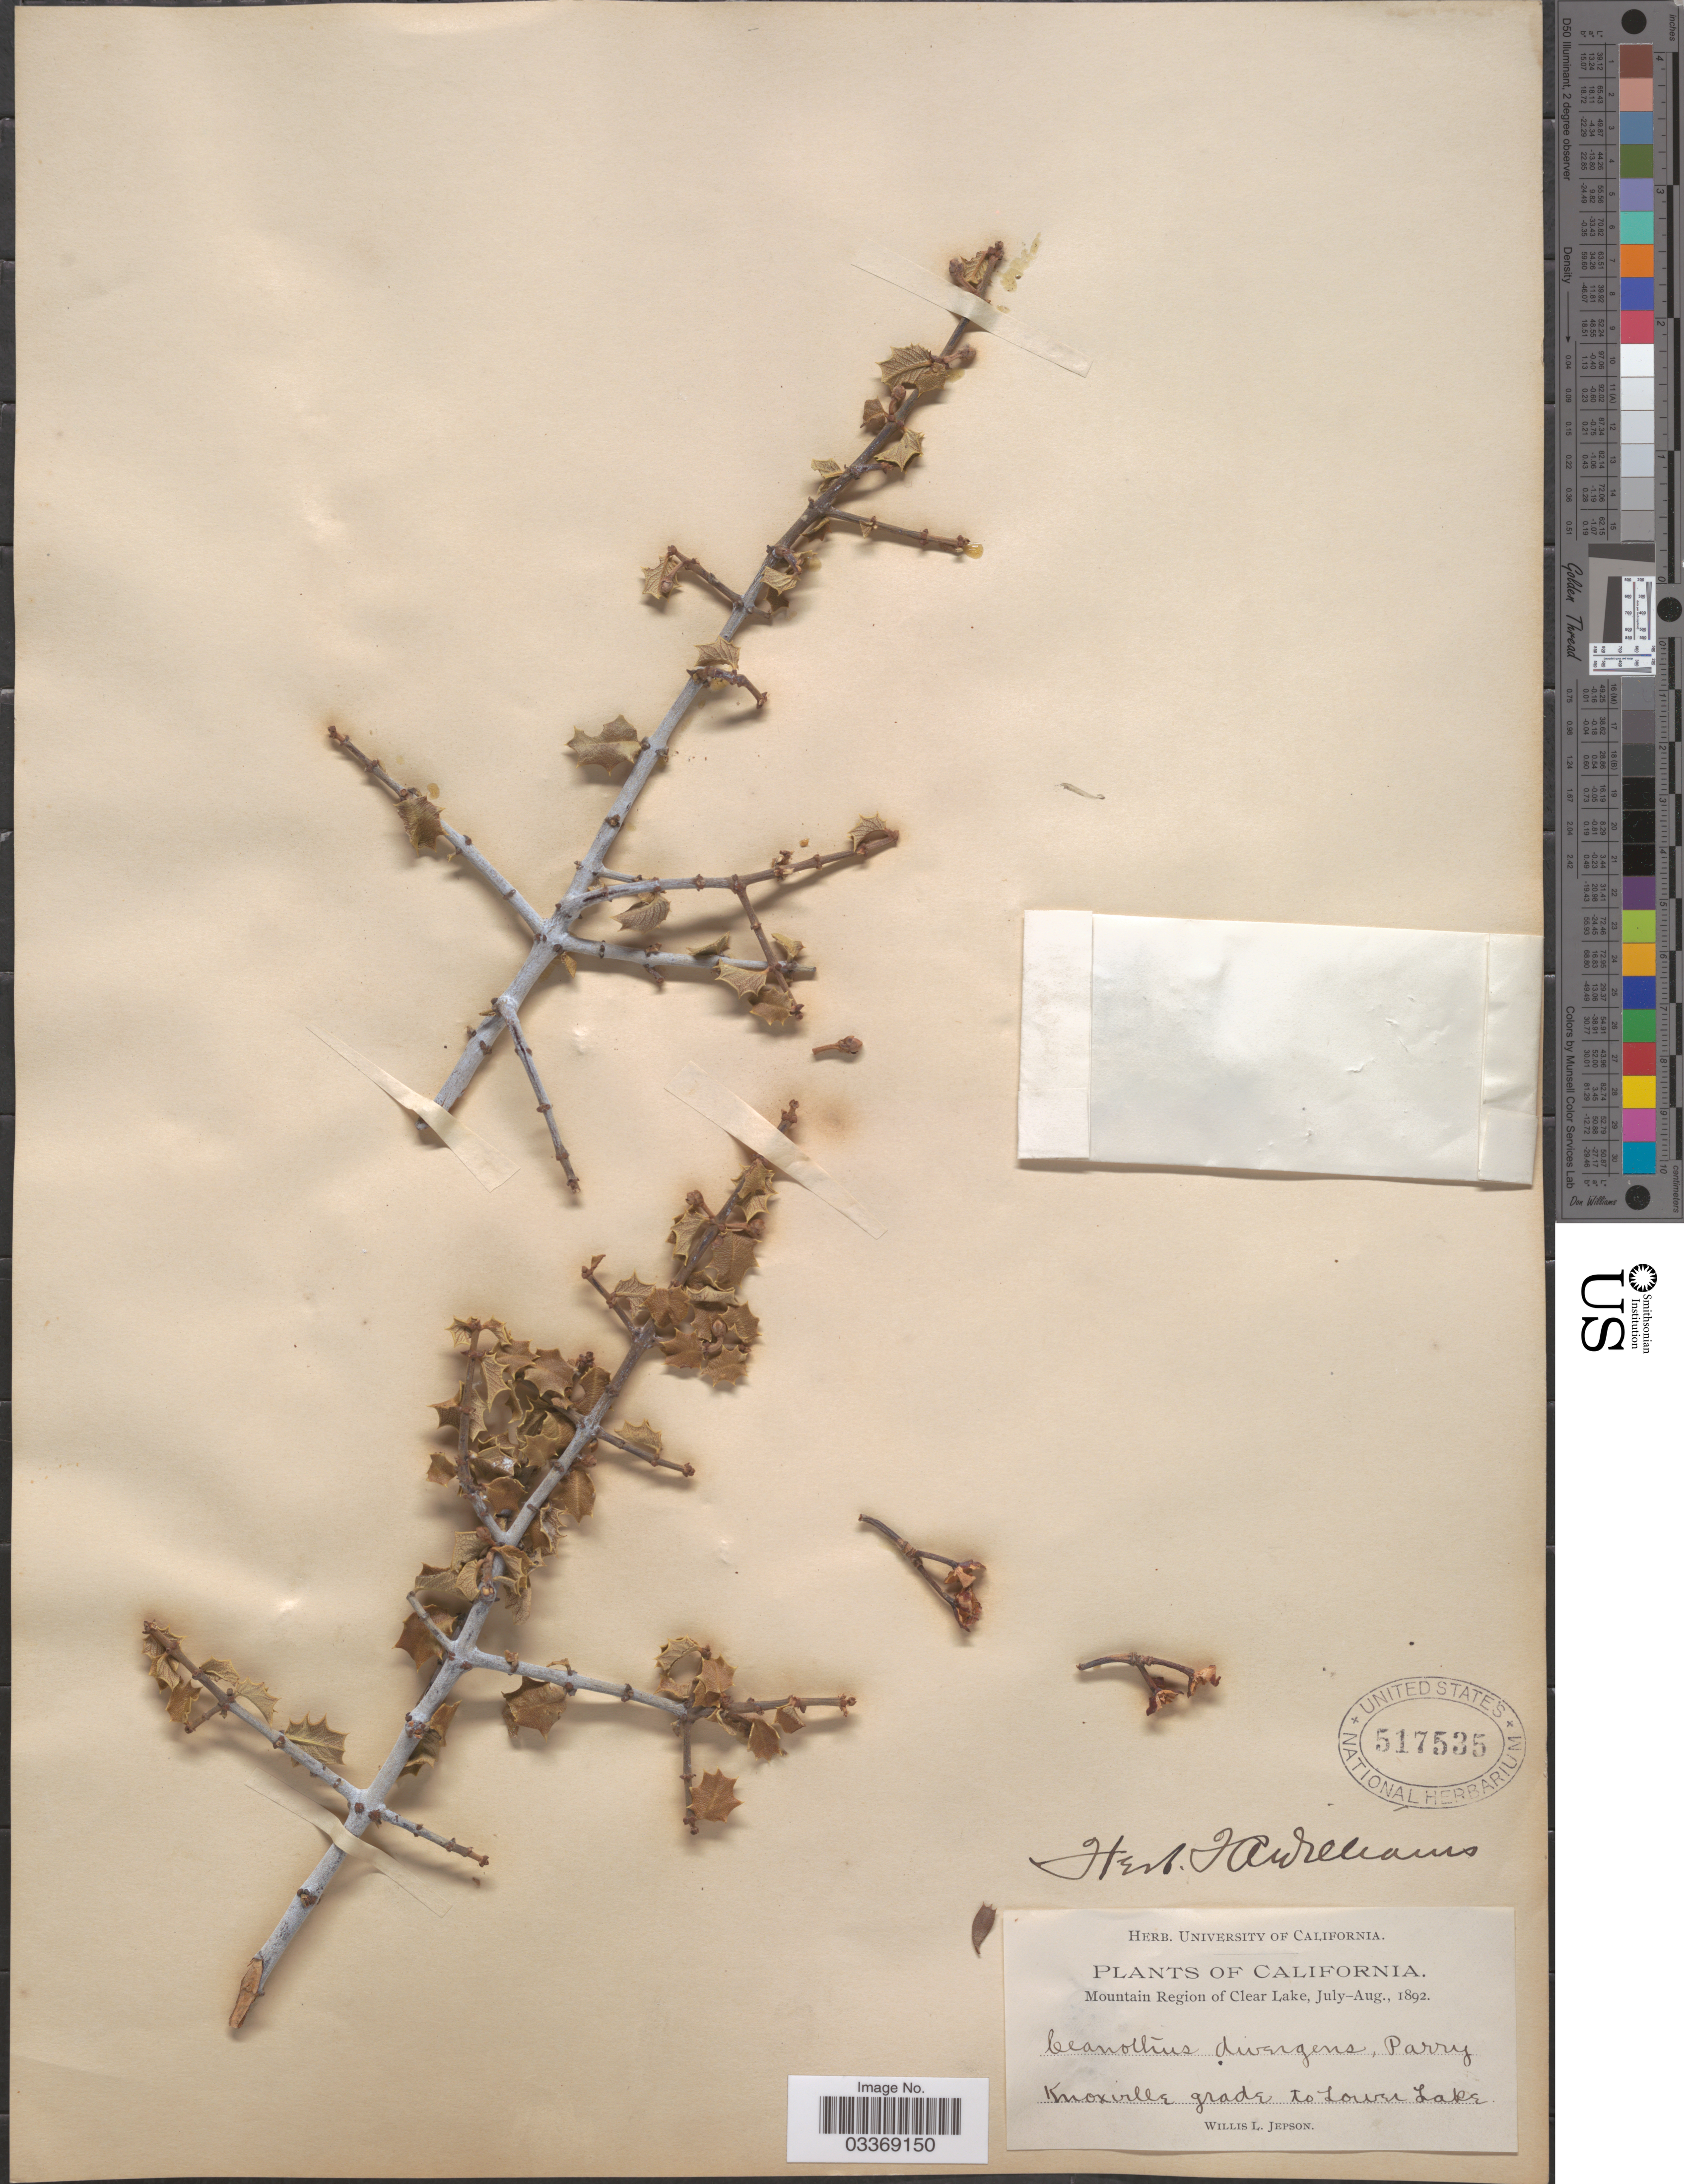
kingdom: Plantae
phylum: Tracheophyta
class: Magnoliopsida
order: Rosales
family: Rhamnaceae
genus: Ceanothus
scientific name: Ceanothus divergens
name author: Parry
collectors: W. L. Jepson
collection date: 1892-07/1892-08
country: United States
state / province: California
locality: Mountain Region of Clear Lake, Knoxville grade to Lower Lake.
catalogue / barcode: US 517535